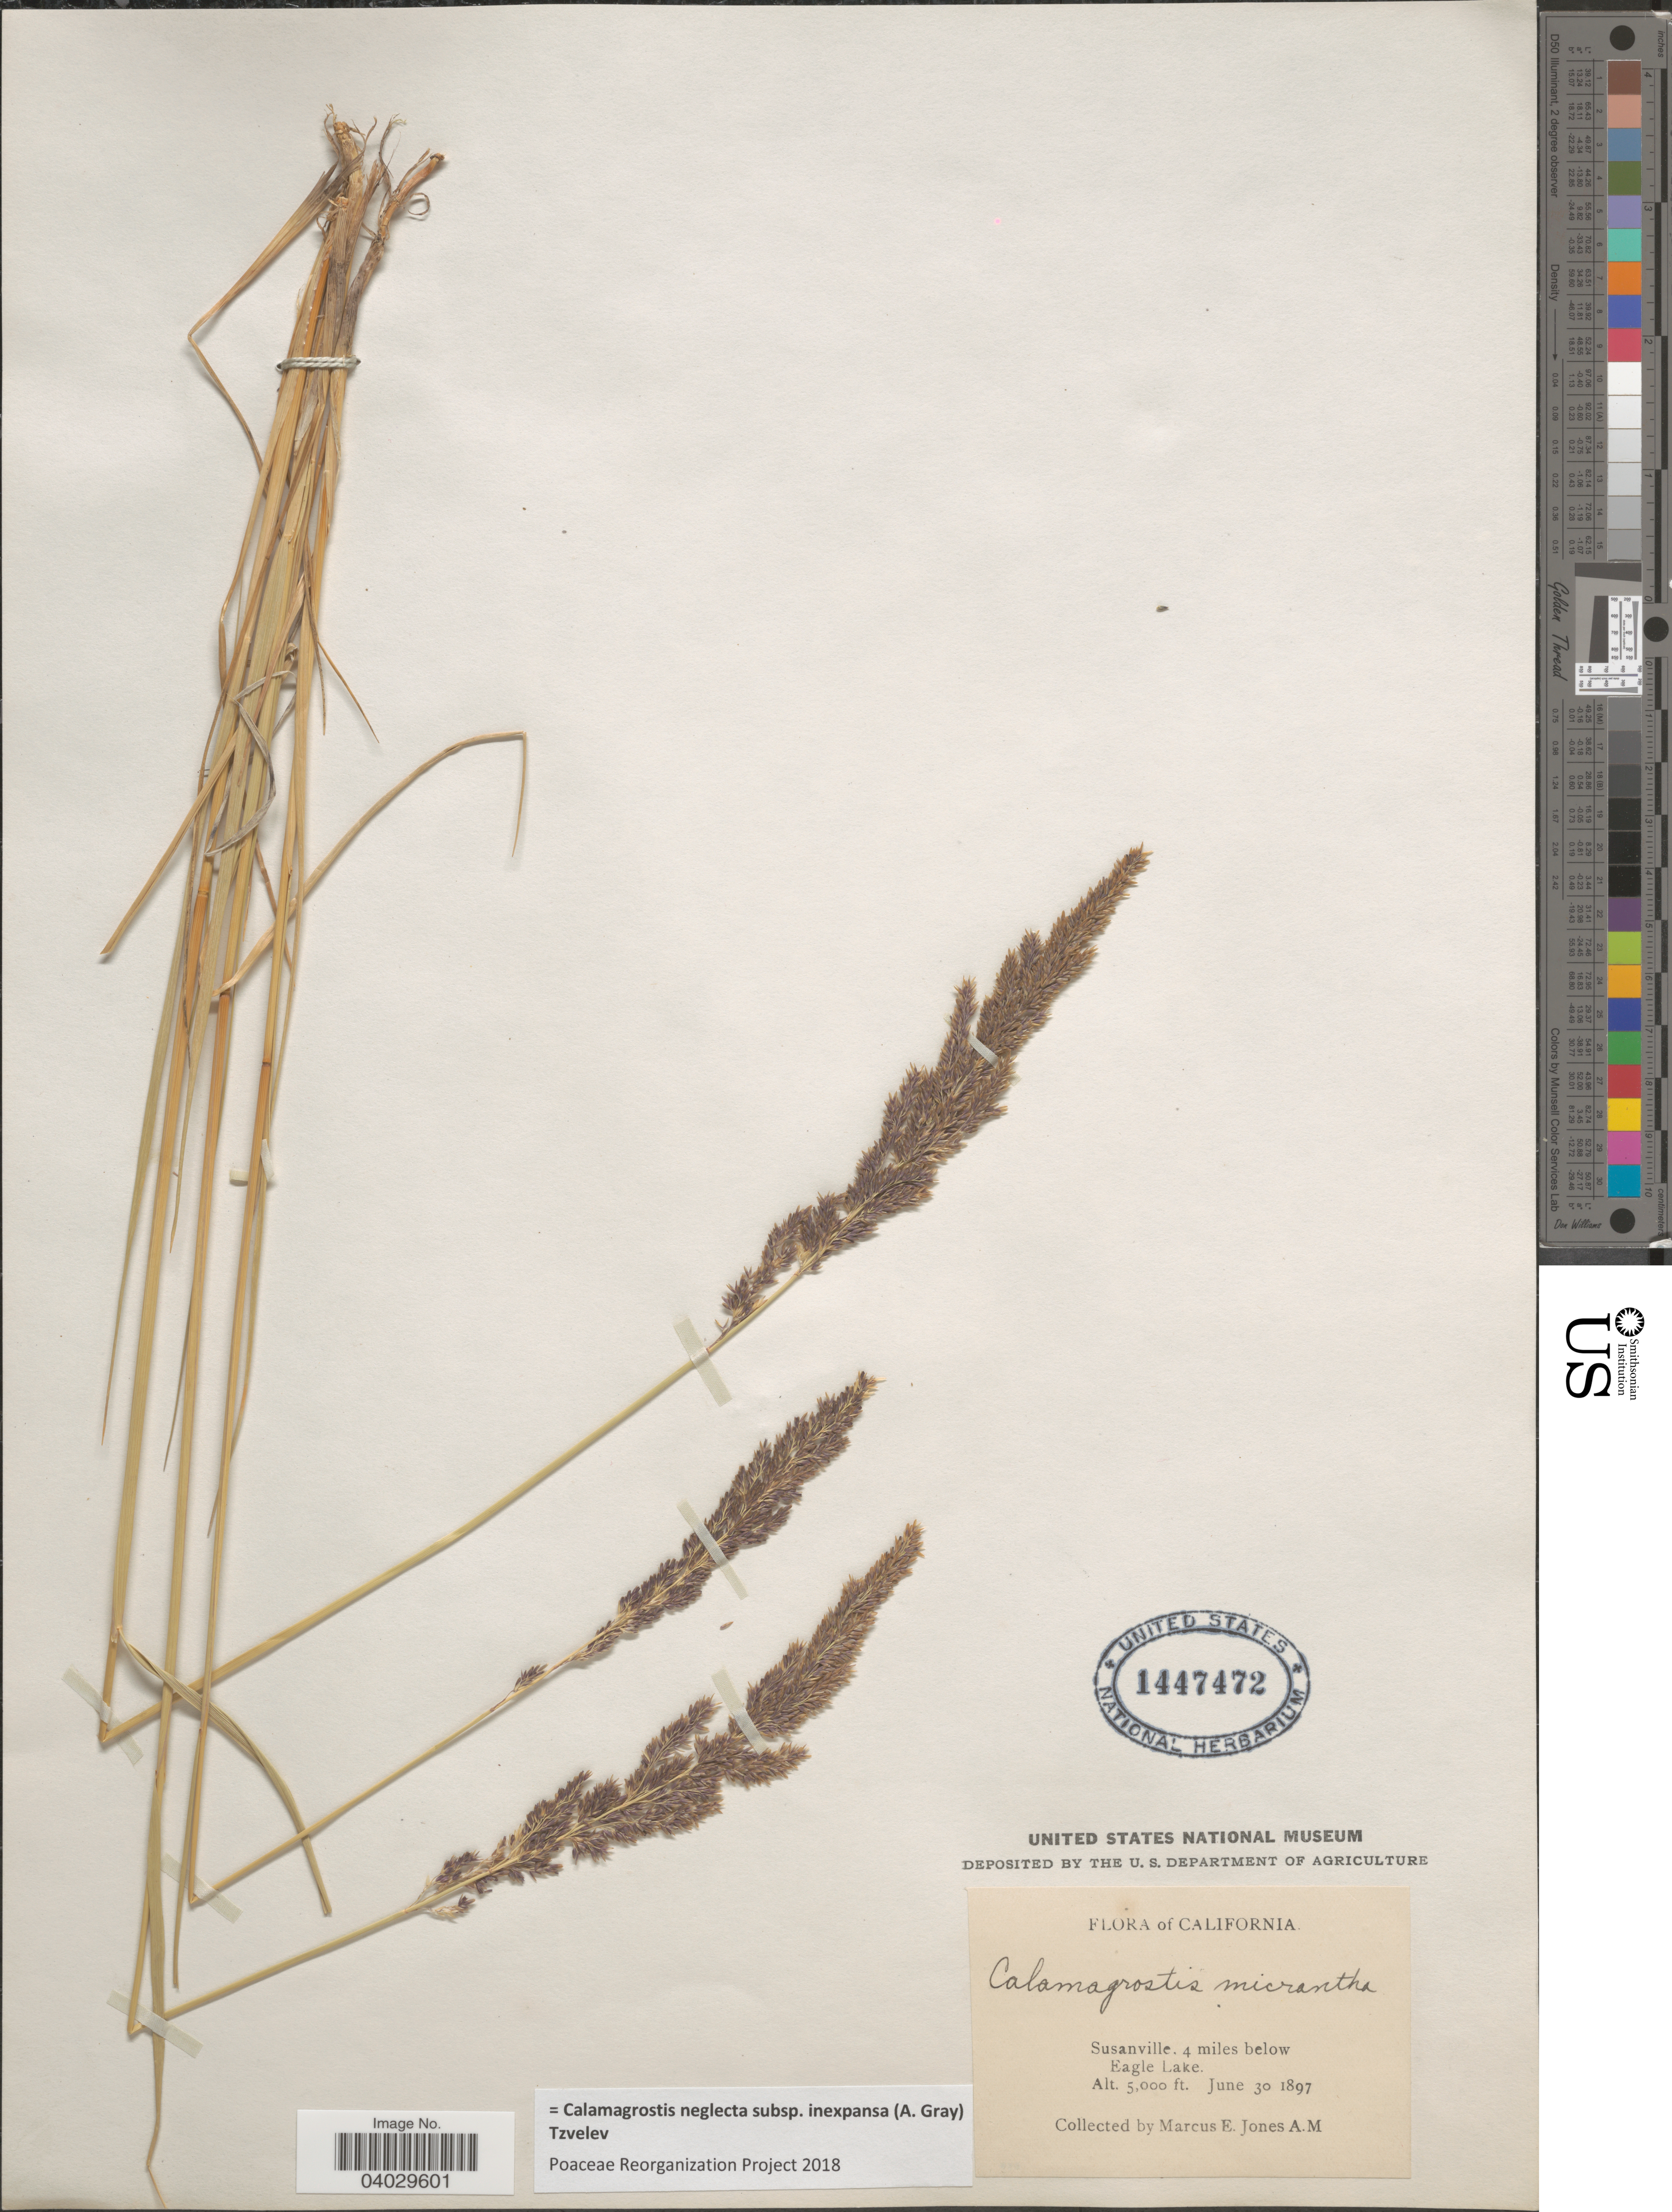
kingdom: Plantae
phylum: Tracheophyta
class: Liliopsida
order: Poales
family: Poaceae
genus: Calamagrostis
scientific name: Calamagrostis neglecta subsp. inexpansa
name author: (A. Gray) Tzvelev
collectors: M. E. Jones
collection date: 1897-06-30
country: United States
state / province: California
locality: Susanville, 4 miles below Eagle Lake.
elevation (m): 1524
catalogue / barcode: US 1447472